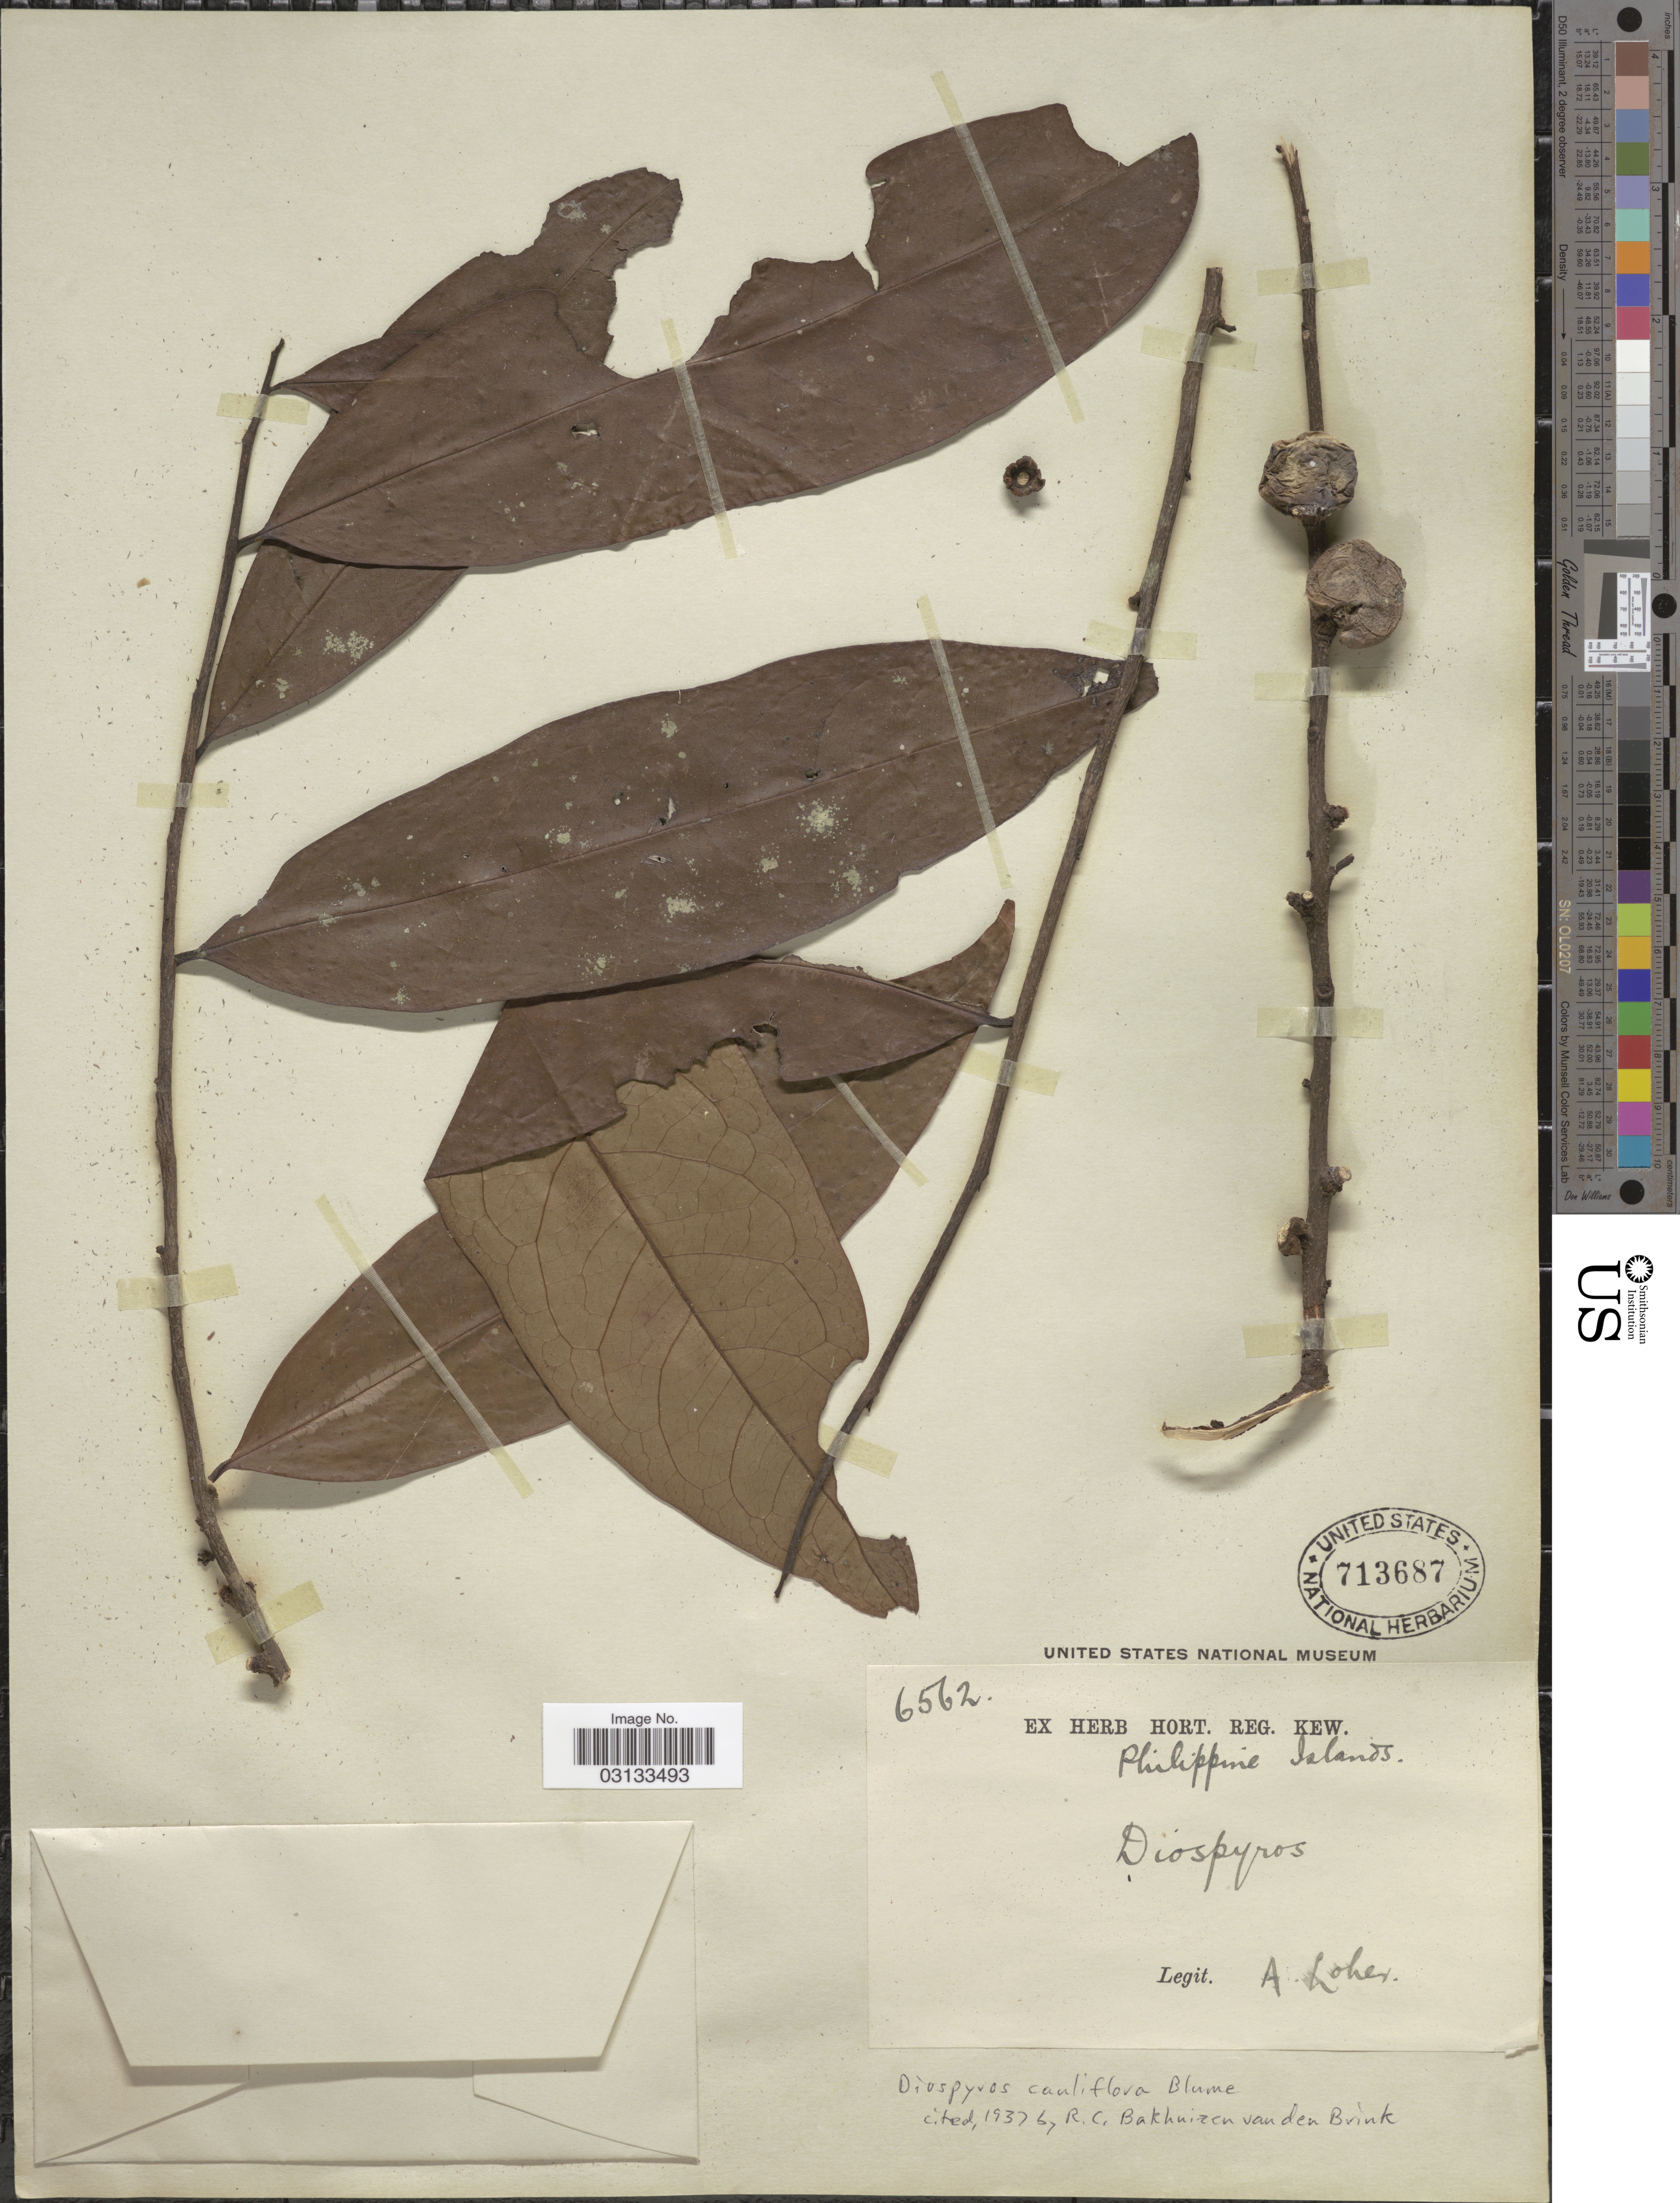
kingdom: Plantae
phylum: Tracheophyta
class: Magnoliopsida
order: Ericales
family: Ebenaceae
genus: Diospyros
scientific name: Diospyros cauliflora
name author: Blume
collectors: A. Loher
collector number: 6562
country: Philippines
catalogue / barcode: US 713687